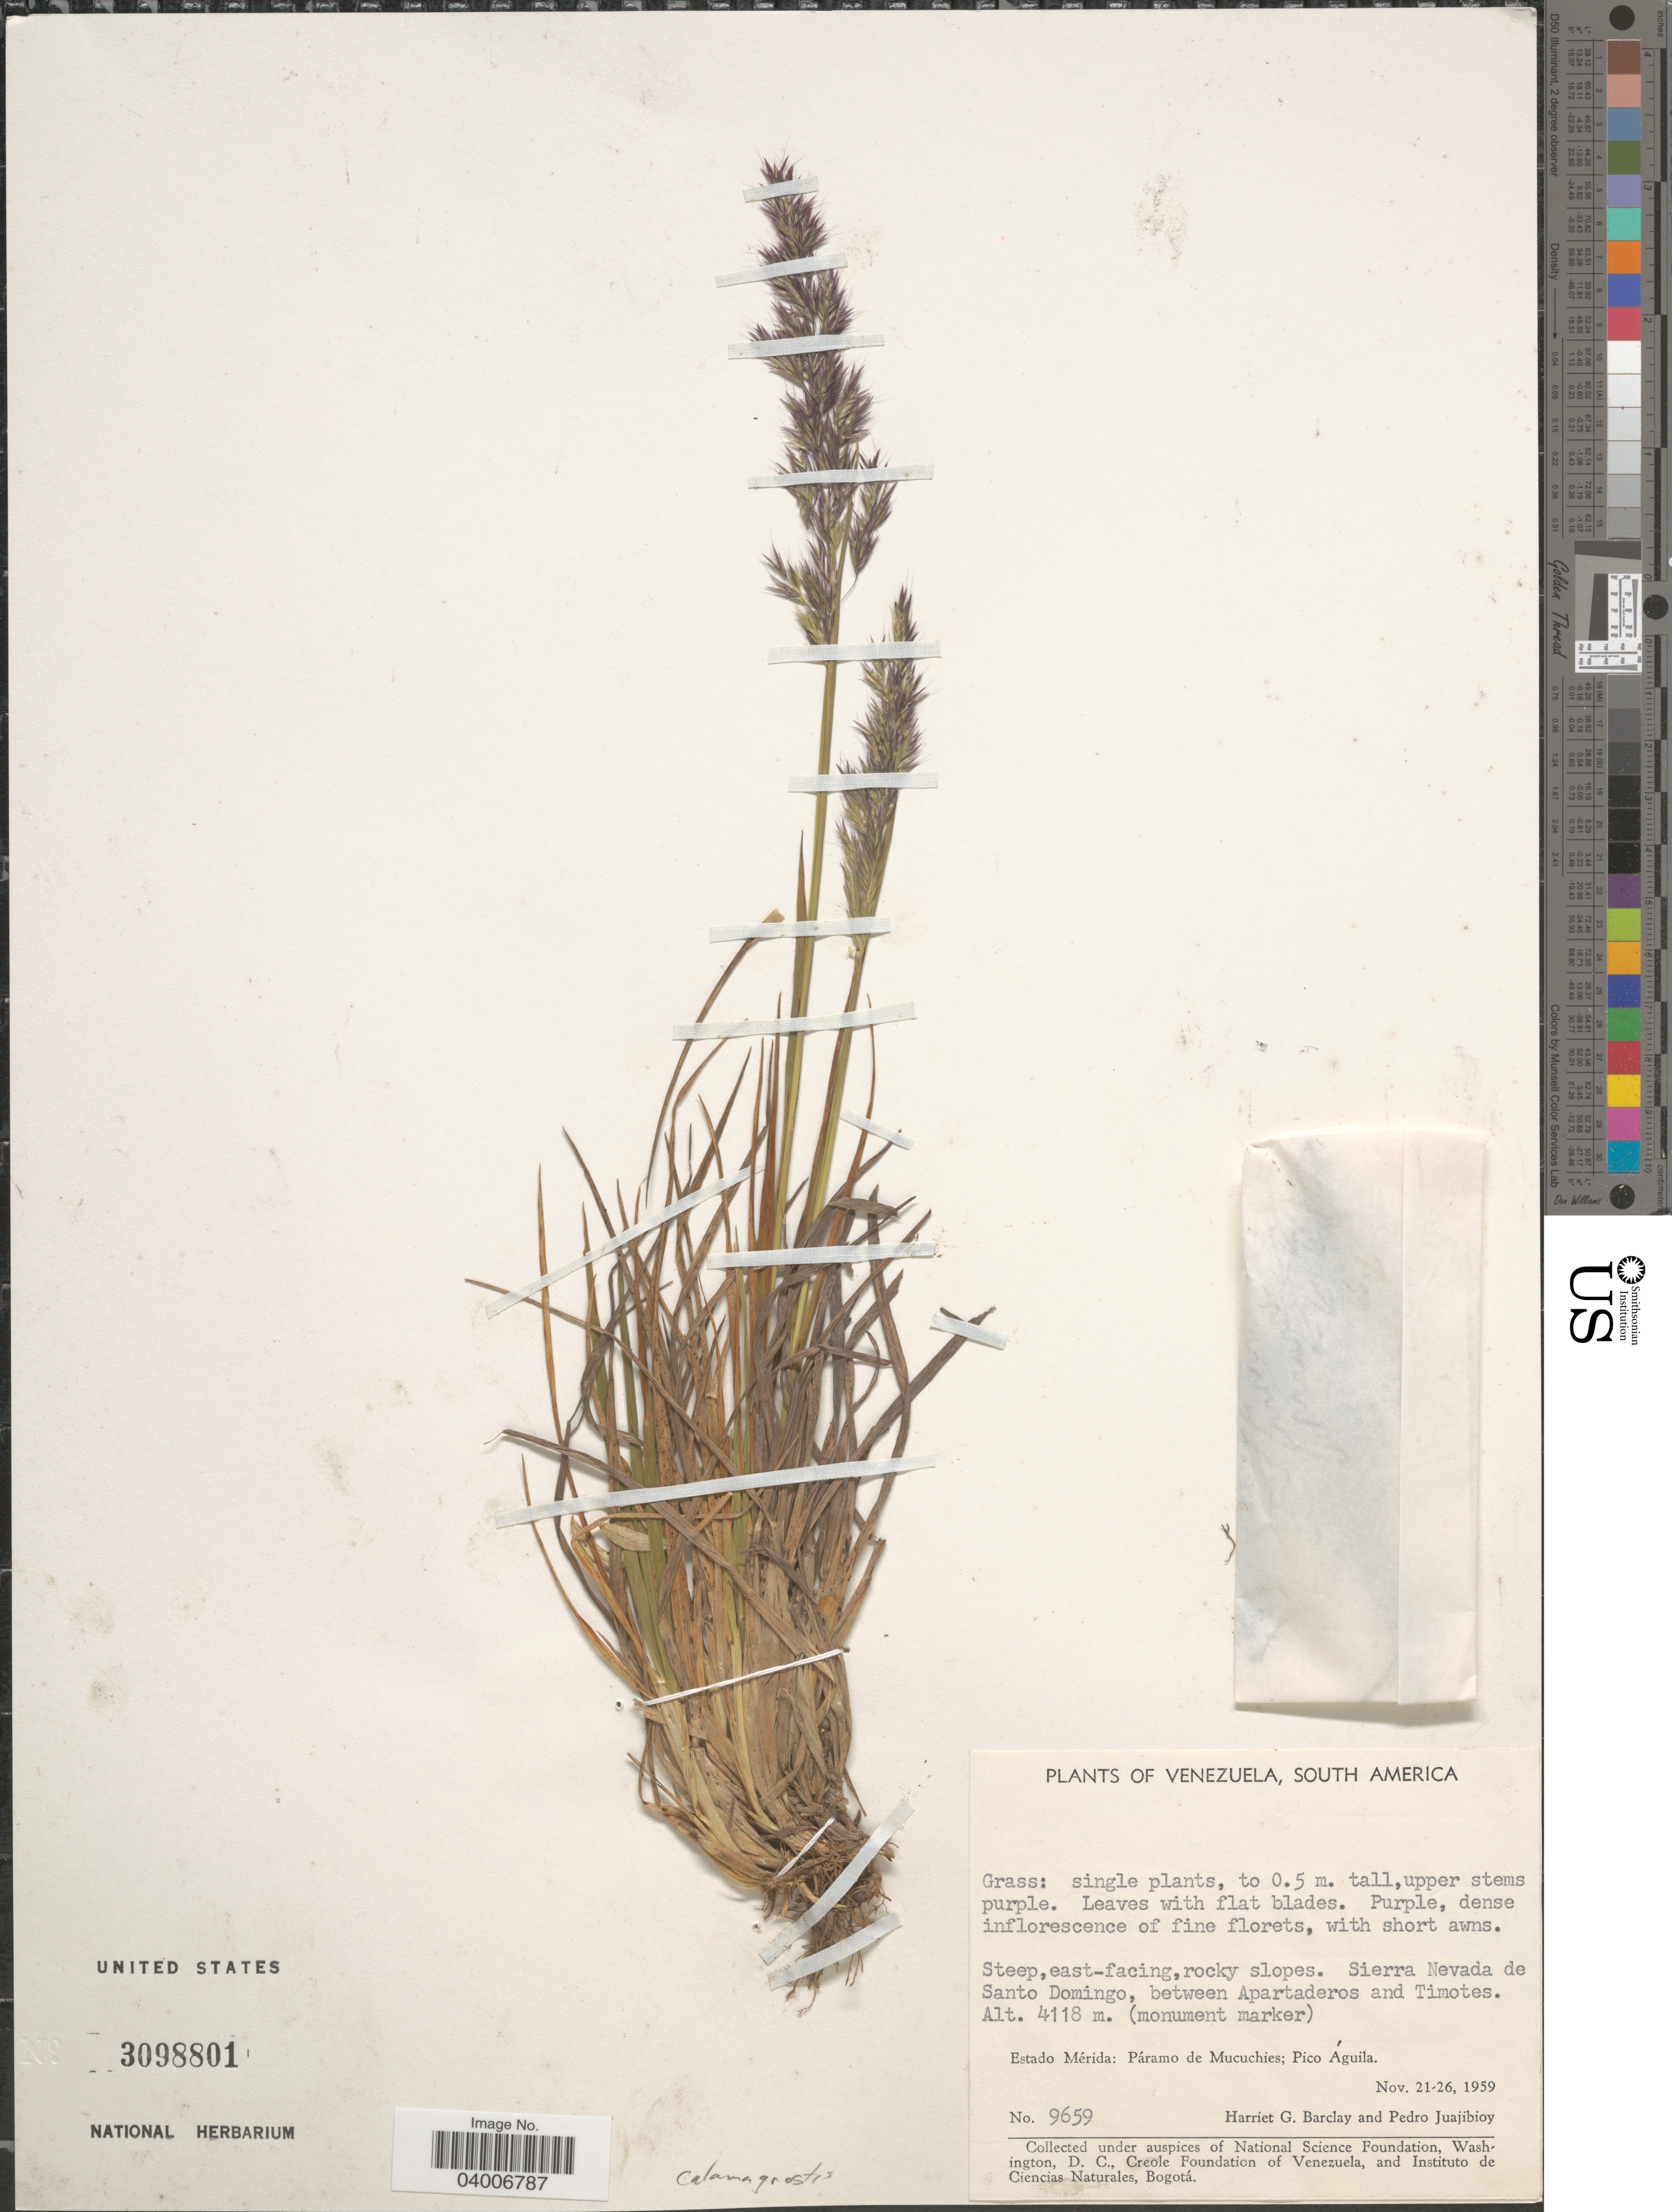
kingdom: Plantae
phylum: Tracheophyta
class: Liliopsida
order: Poales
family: Poaceae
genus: Cinnagrostis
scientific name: Cinnagrostis sp.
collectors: H. G. Barclay & P. Juajibioy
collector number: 9659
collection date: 1959-11-21/1959-11-26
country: Venezuela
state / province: Merida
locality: East-facing rocky slopes. Sierra Nevada de Santo Domingo, between Apartaderos and Timotes. Páramo de Mucuchies; Pico Águila.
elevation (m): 4118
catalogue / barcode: US 3098801